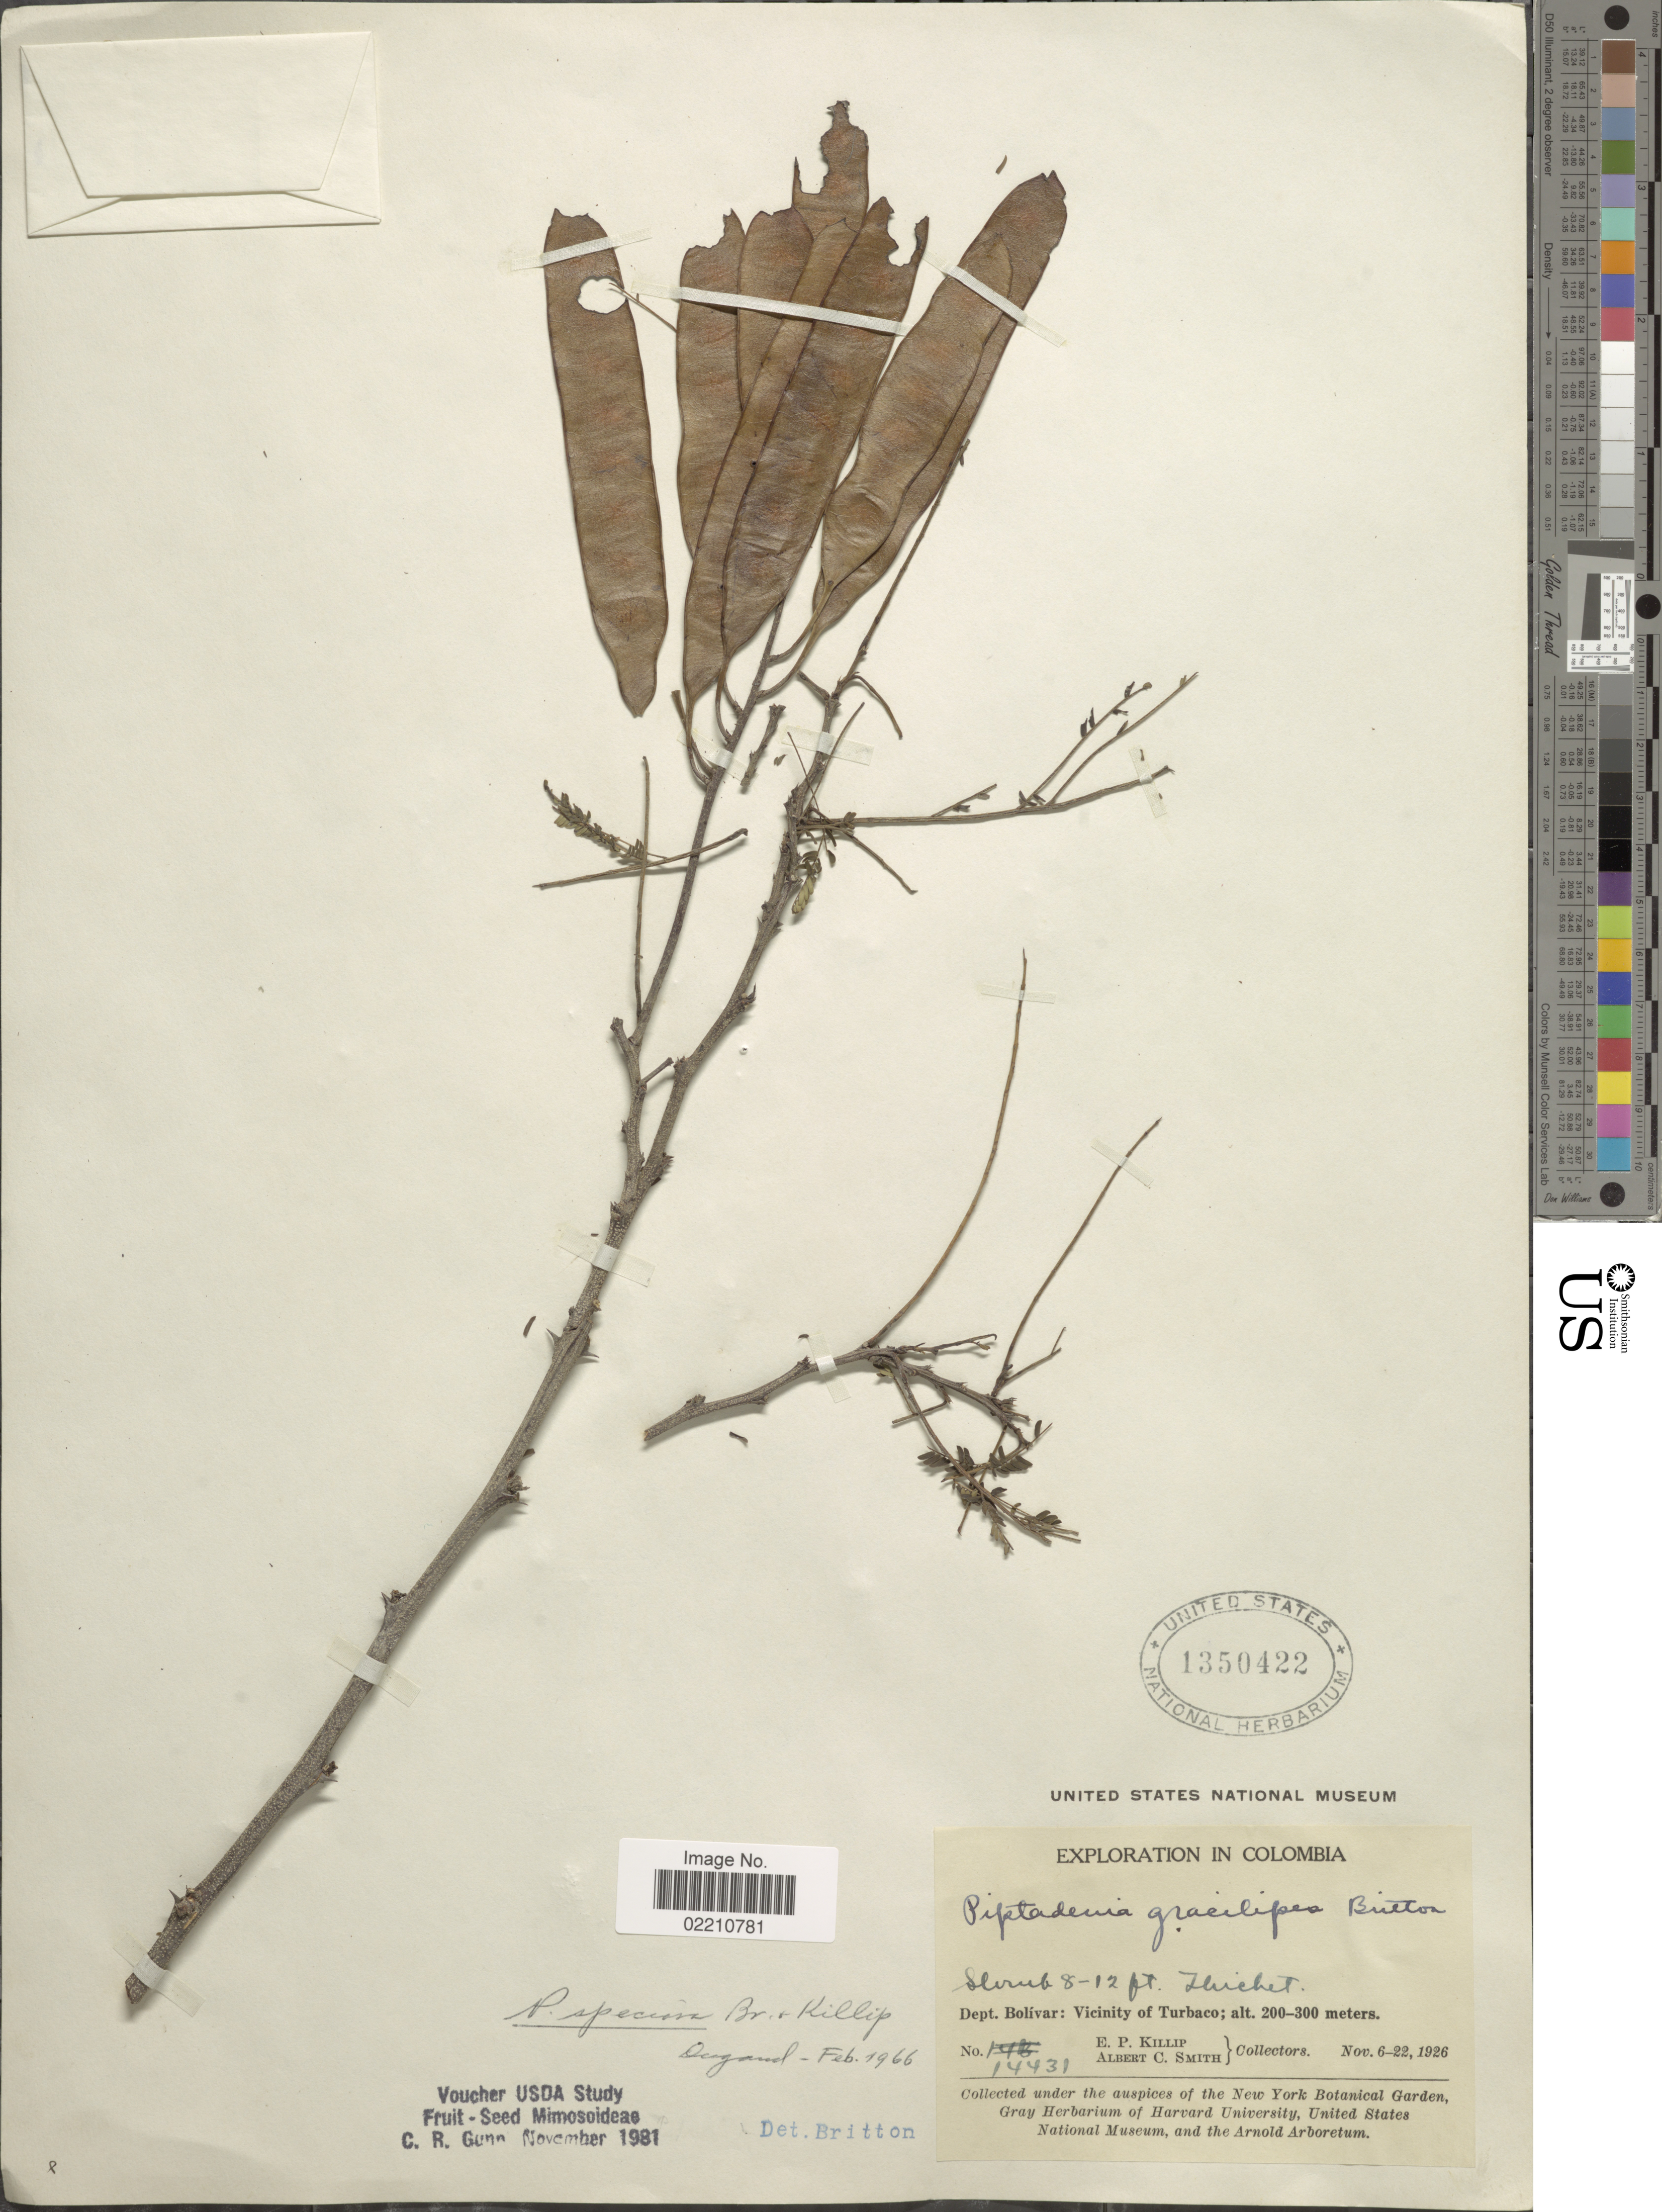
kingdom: Plantae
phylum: Tracheophyta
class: Magnoliopsida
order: Fabales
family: Fabaceae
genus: Lachesiodendron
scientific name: Lachesiodendron viridiflorum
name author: (Kunth) P.G. Ribeiro et al.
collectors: E. P. Killip & A. C. Smith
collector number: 14431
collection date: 1926-11-06/1926-11-22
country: Colombia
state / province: Bolívar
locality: Vicinity of Turbaco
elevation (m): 200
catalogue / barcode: US 1350422